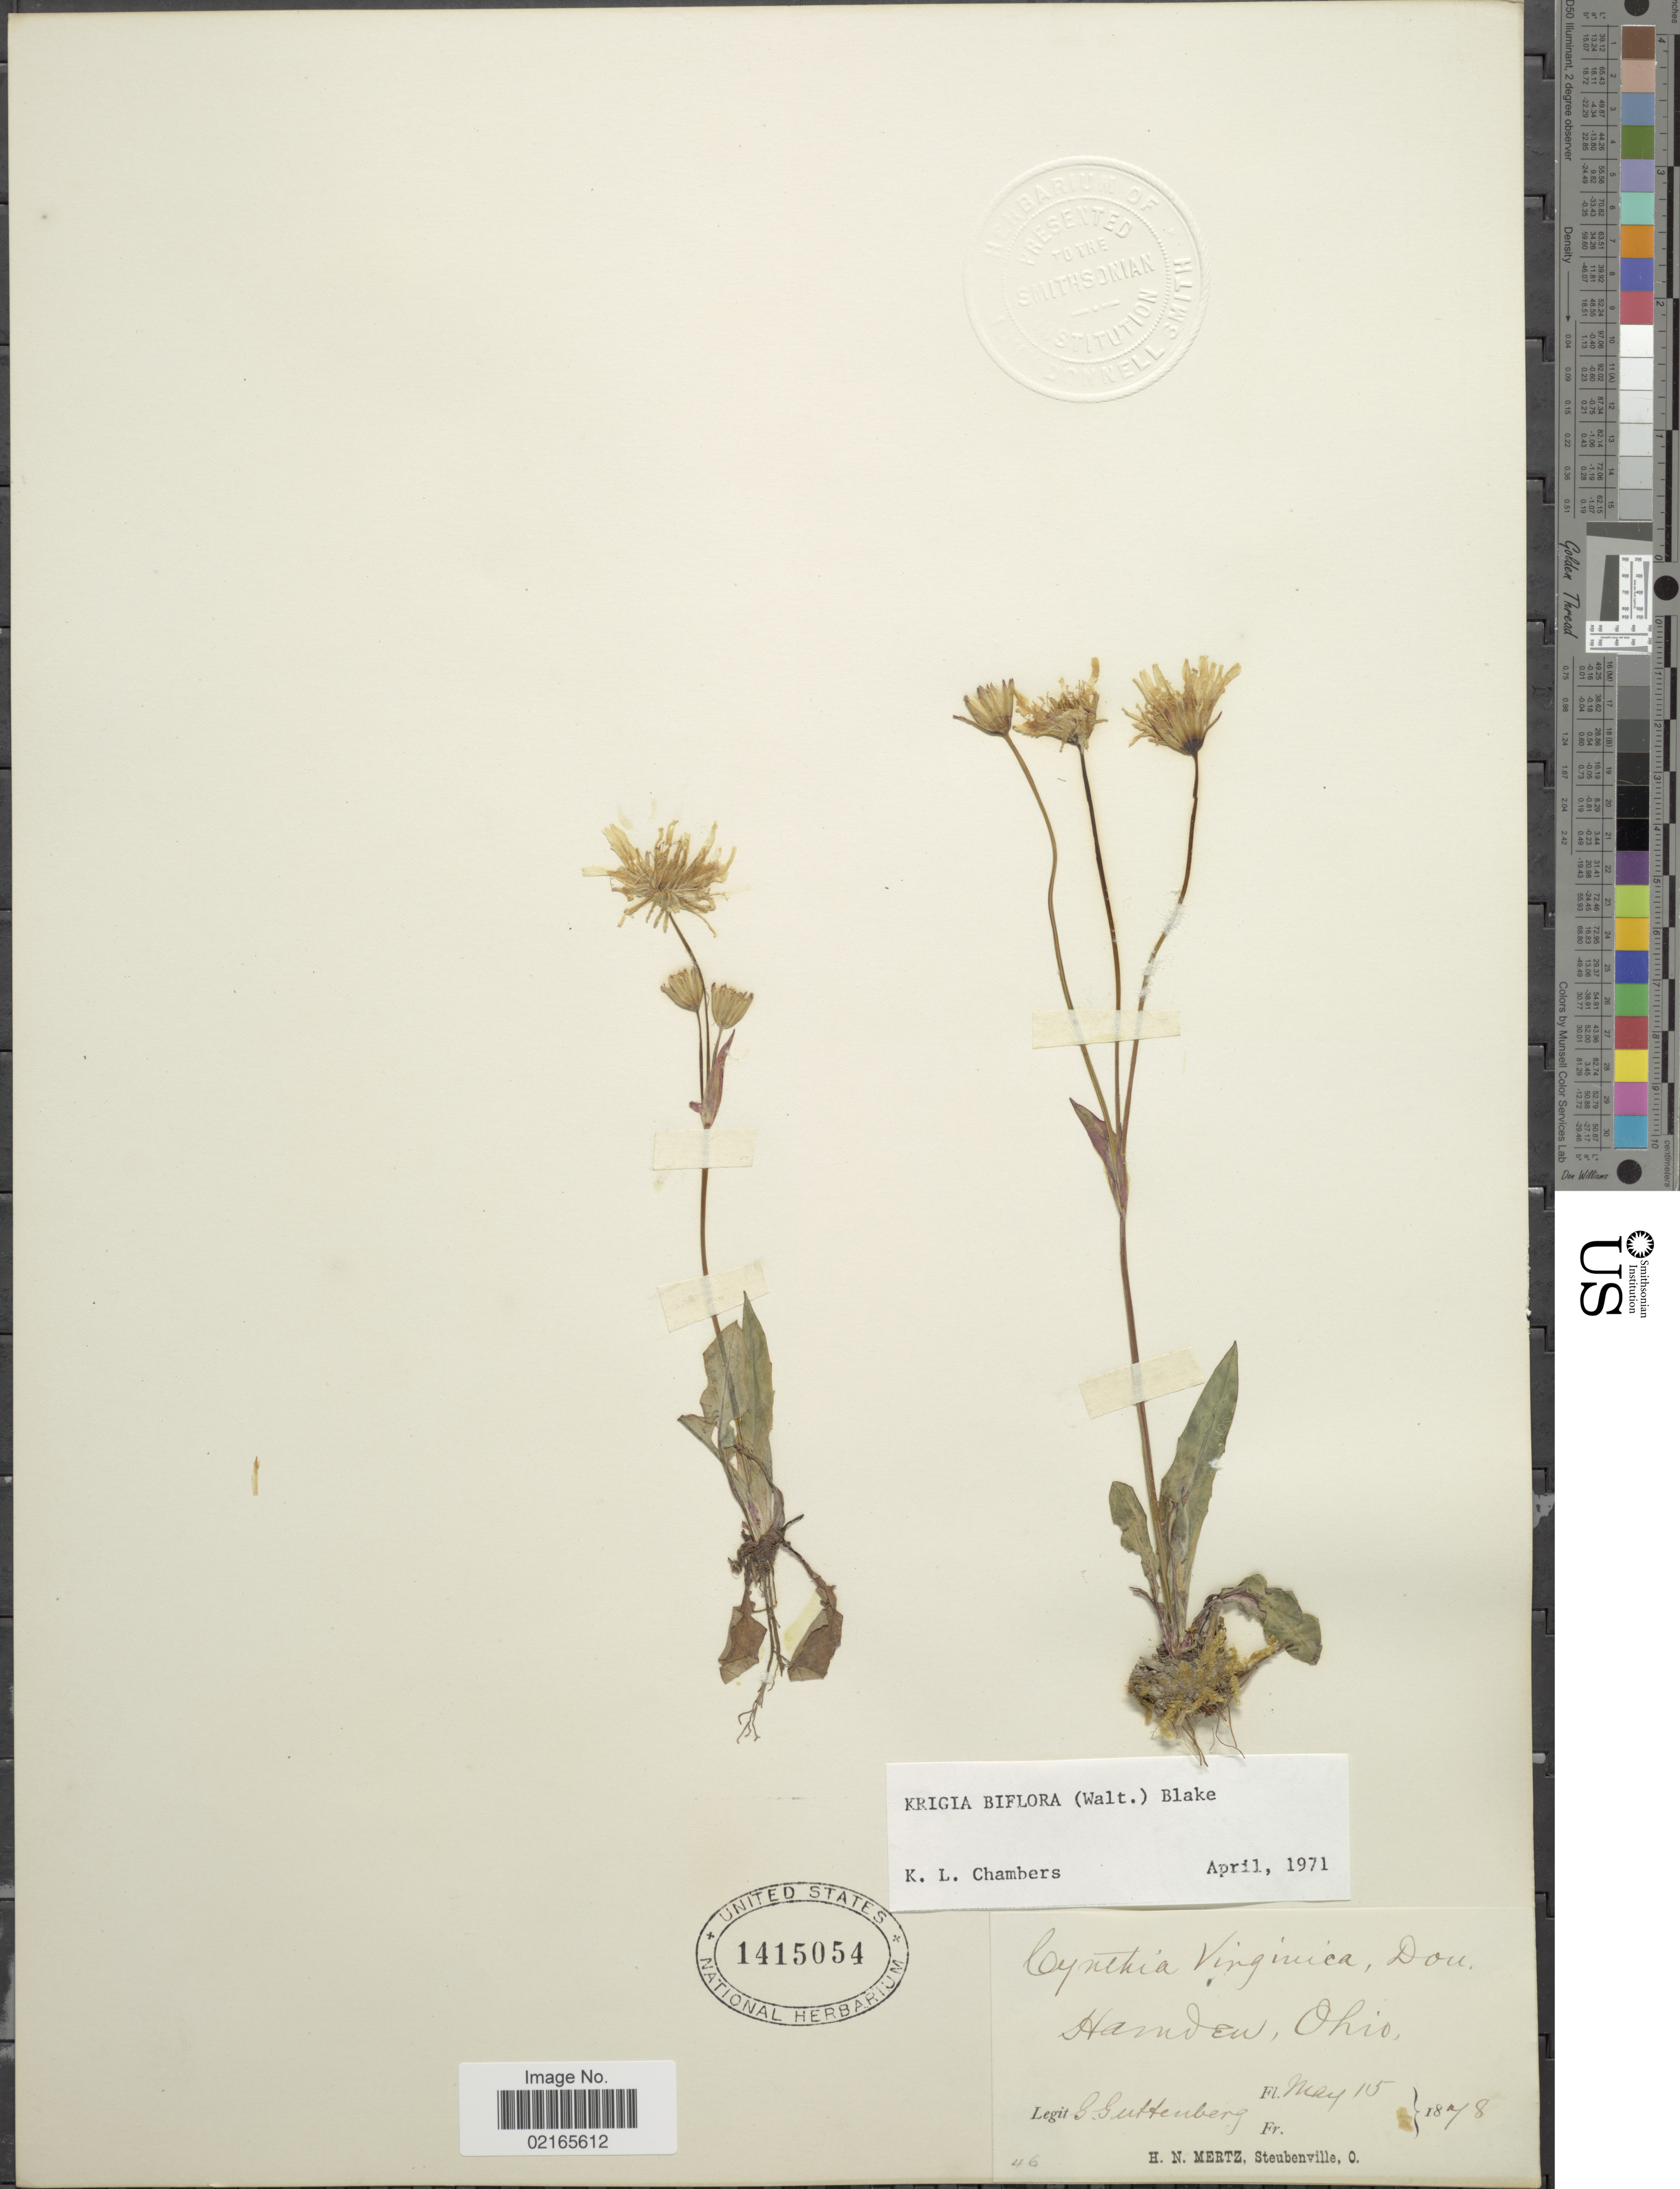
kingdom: Plantae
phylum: Tracheophyta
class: Magnoliopsida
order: Asterales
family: Asteraceae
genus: Krigia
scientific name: Krigia biflora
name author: (Walter) S.F. Blake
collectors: H. Mertz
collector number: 46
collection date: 1878-05-15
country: United States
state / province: Ohio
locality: Hamden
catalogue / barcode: US 1415054